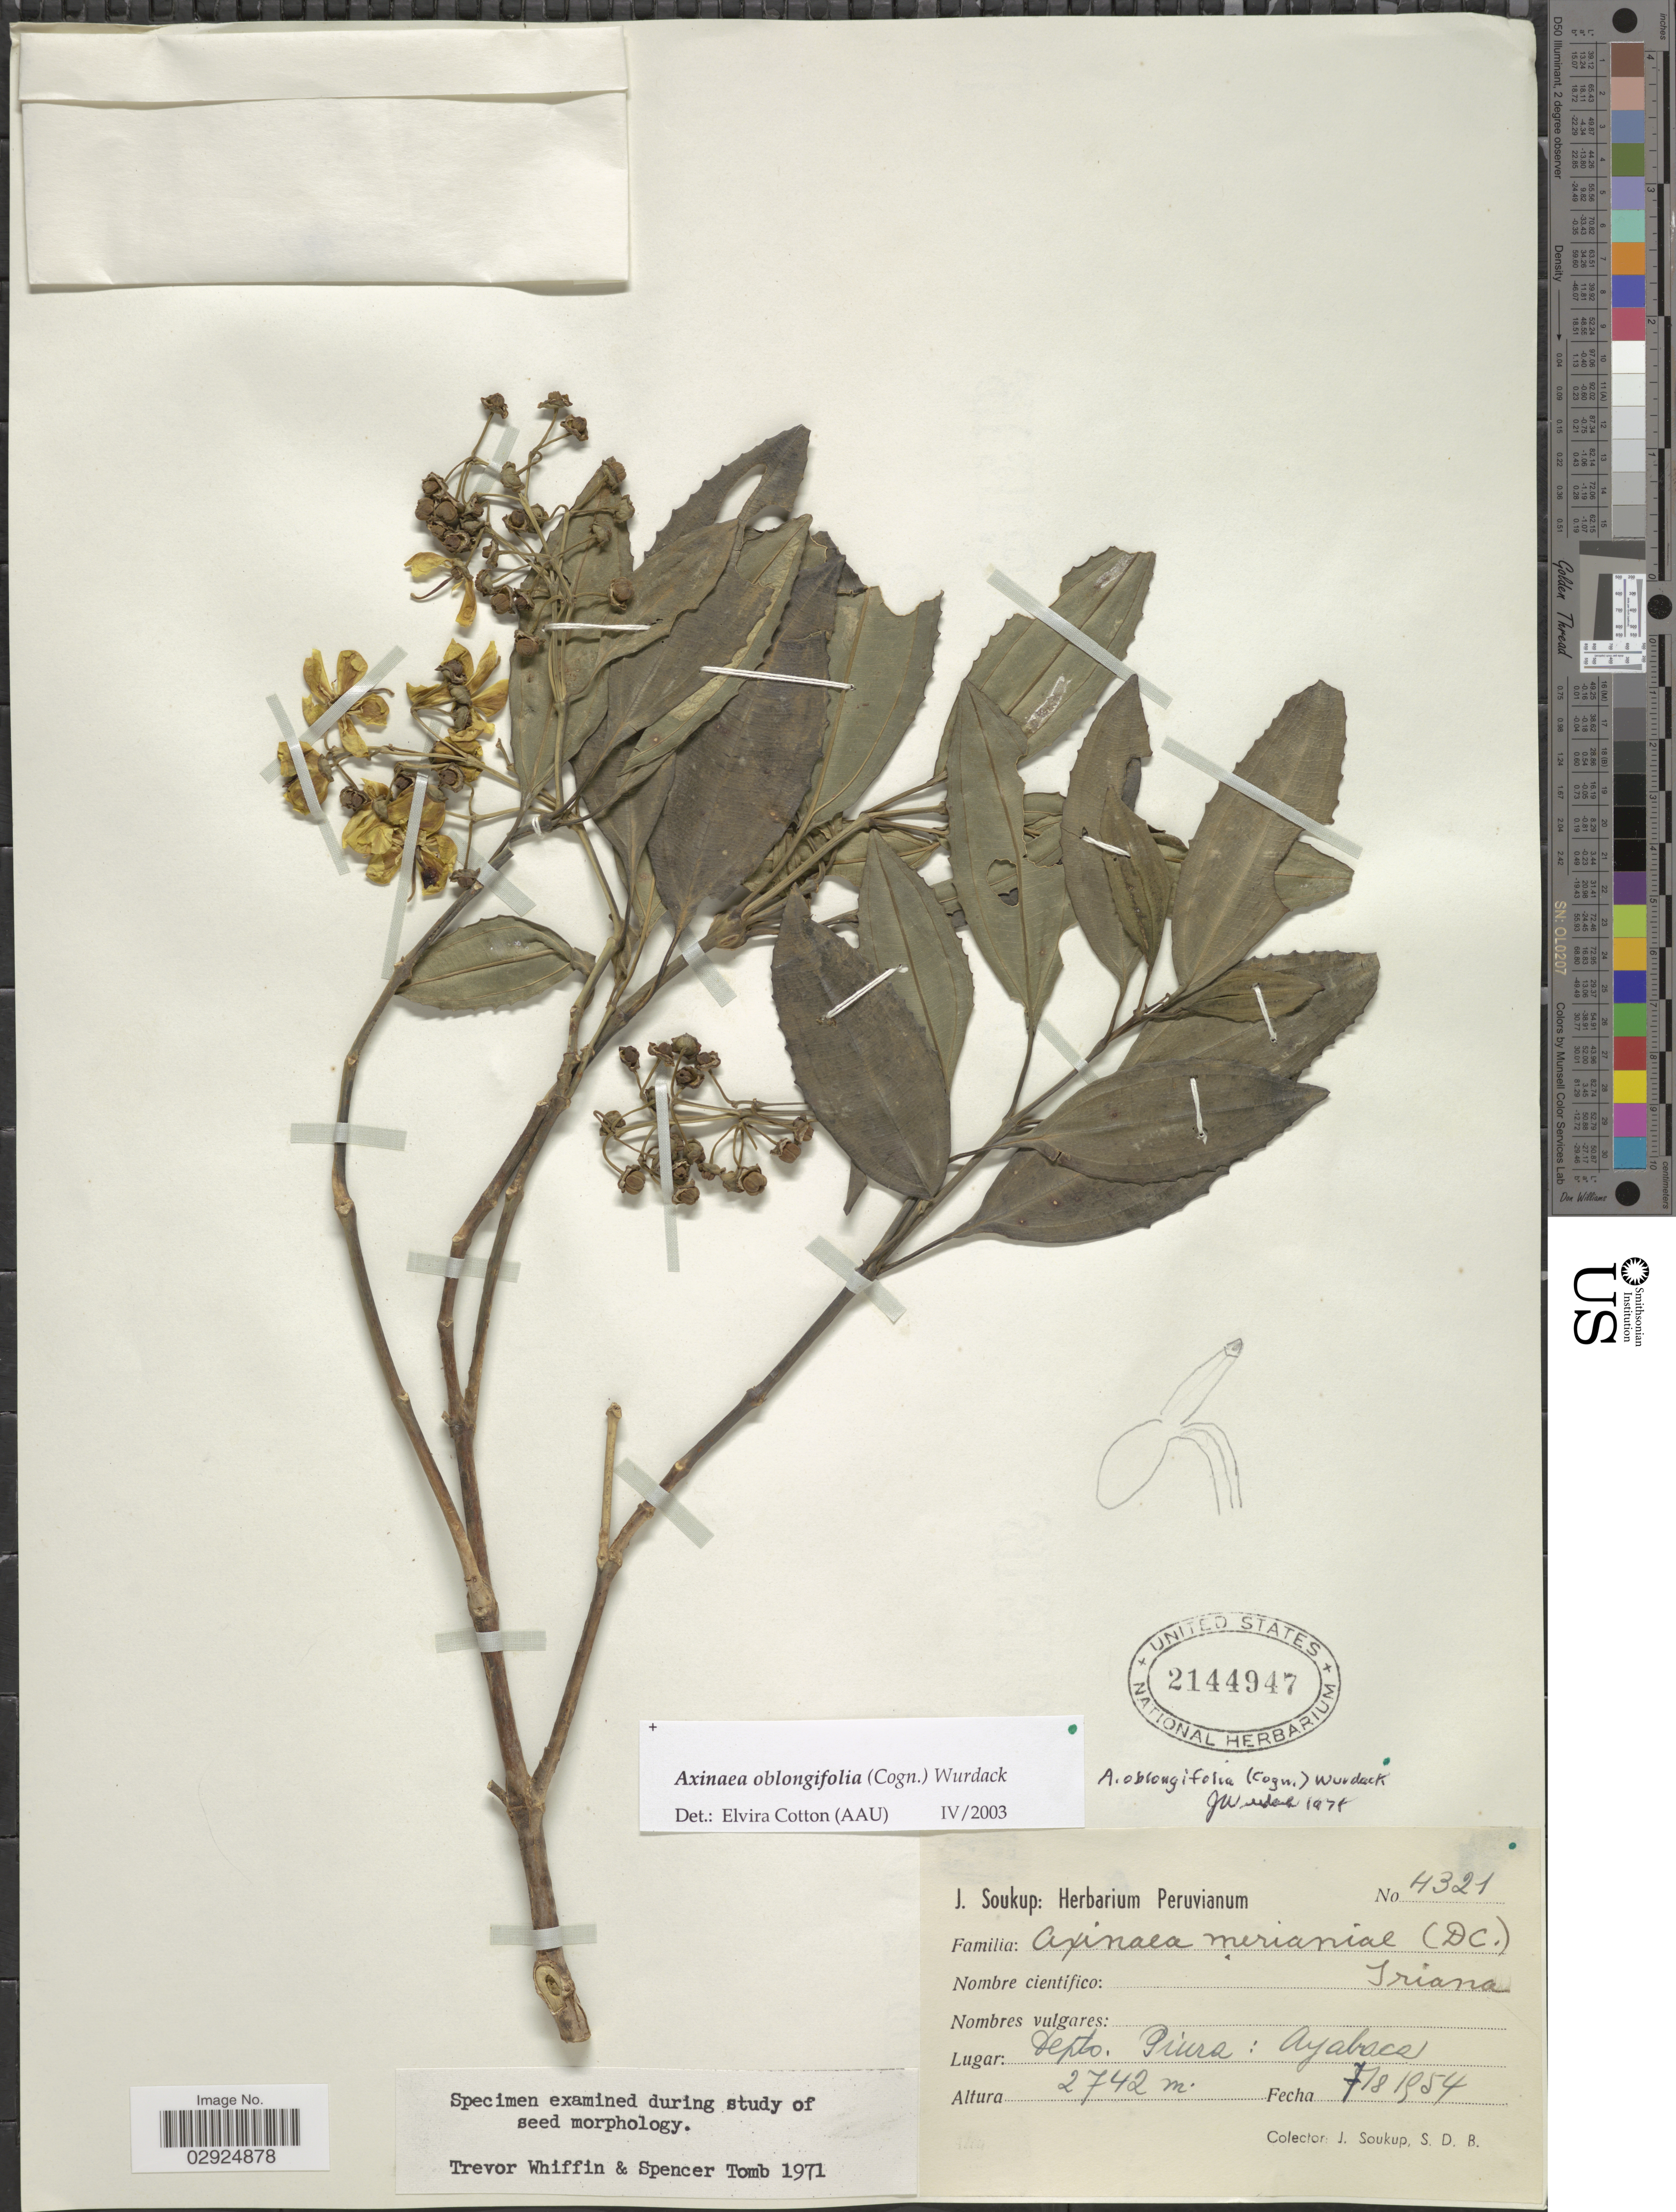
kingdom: Plantae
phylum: Tracheophyta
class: Magnoliopsida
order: Myrtales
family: Melastomataceae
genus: Axinaea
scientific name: Axinaea oblongifolia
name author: (Cogn.) Wurdack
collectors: J. Soukup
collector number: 4321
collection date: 1954-08-07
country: Peru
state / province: Piura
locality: Depto. Piura: Ayabaca.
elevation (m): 2742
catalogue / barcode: US 2144947